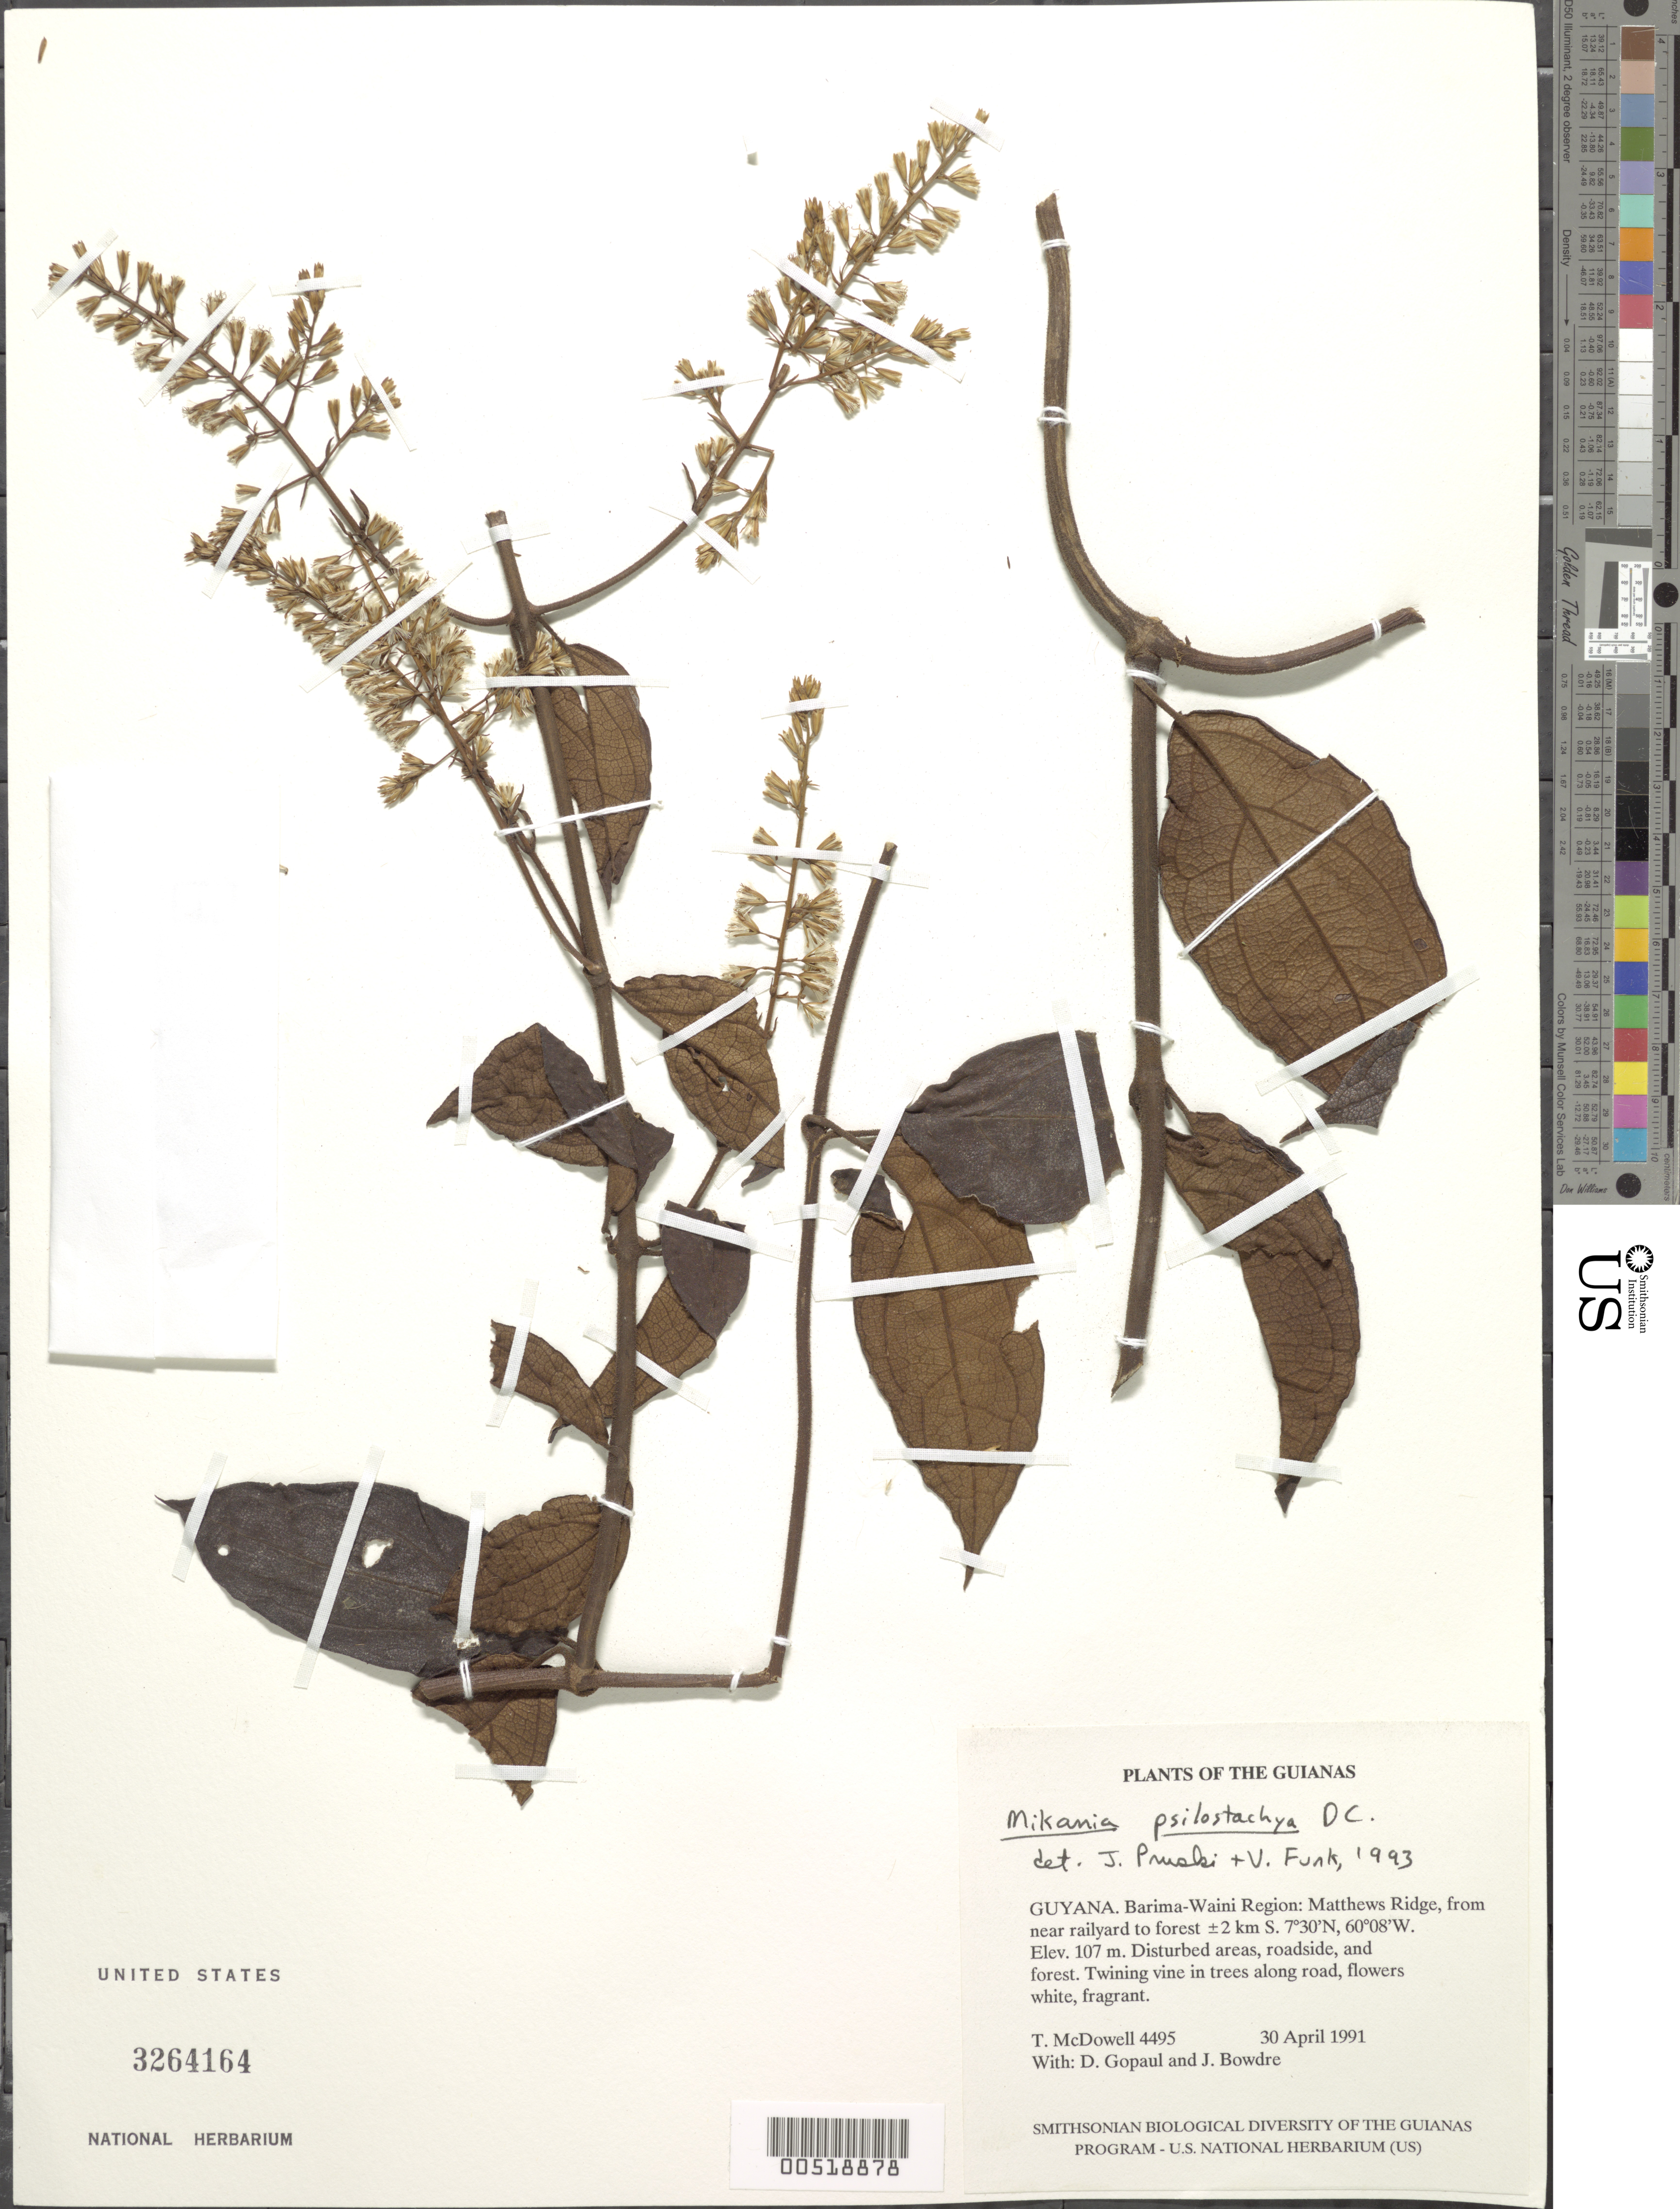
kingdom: Plantae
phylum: Tracheophyta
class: Magnoliopsida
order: Asterales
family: Asteraceae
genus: Mikania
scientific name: Mikania psilostachya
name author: DC.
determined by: Pruski, J. F.; Funk, V. A.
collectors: T. McDowell, D. Gopaul & J. Bowdre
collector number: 4495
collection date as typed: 30 April 1991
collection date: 1991-04-30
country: Guyana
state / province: Barima-Waini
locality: Matthews Ridge, from near railyard to forest ±2 km S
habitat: Disturbed areas, roadside, and forest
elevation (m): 107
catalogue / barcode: US 3264164